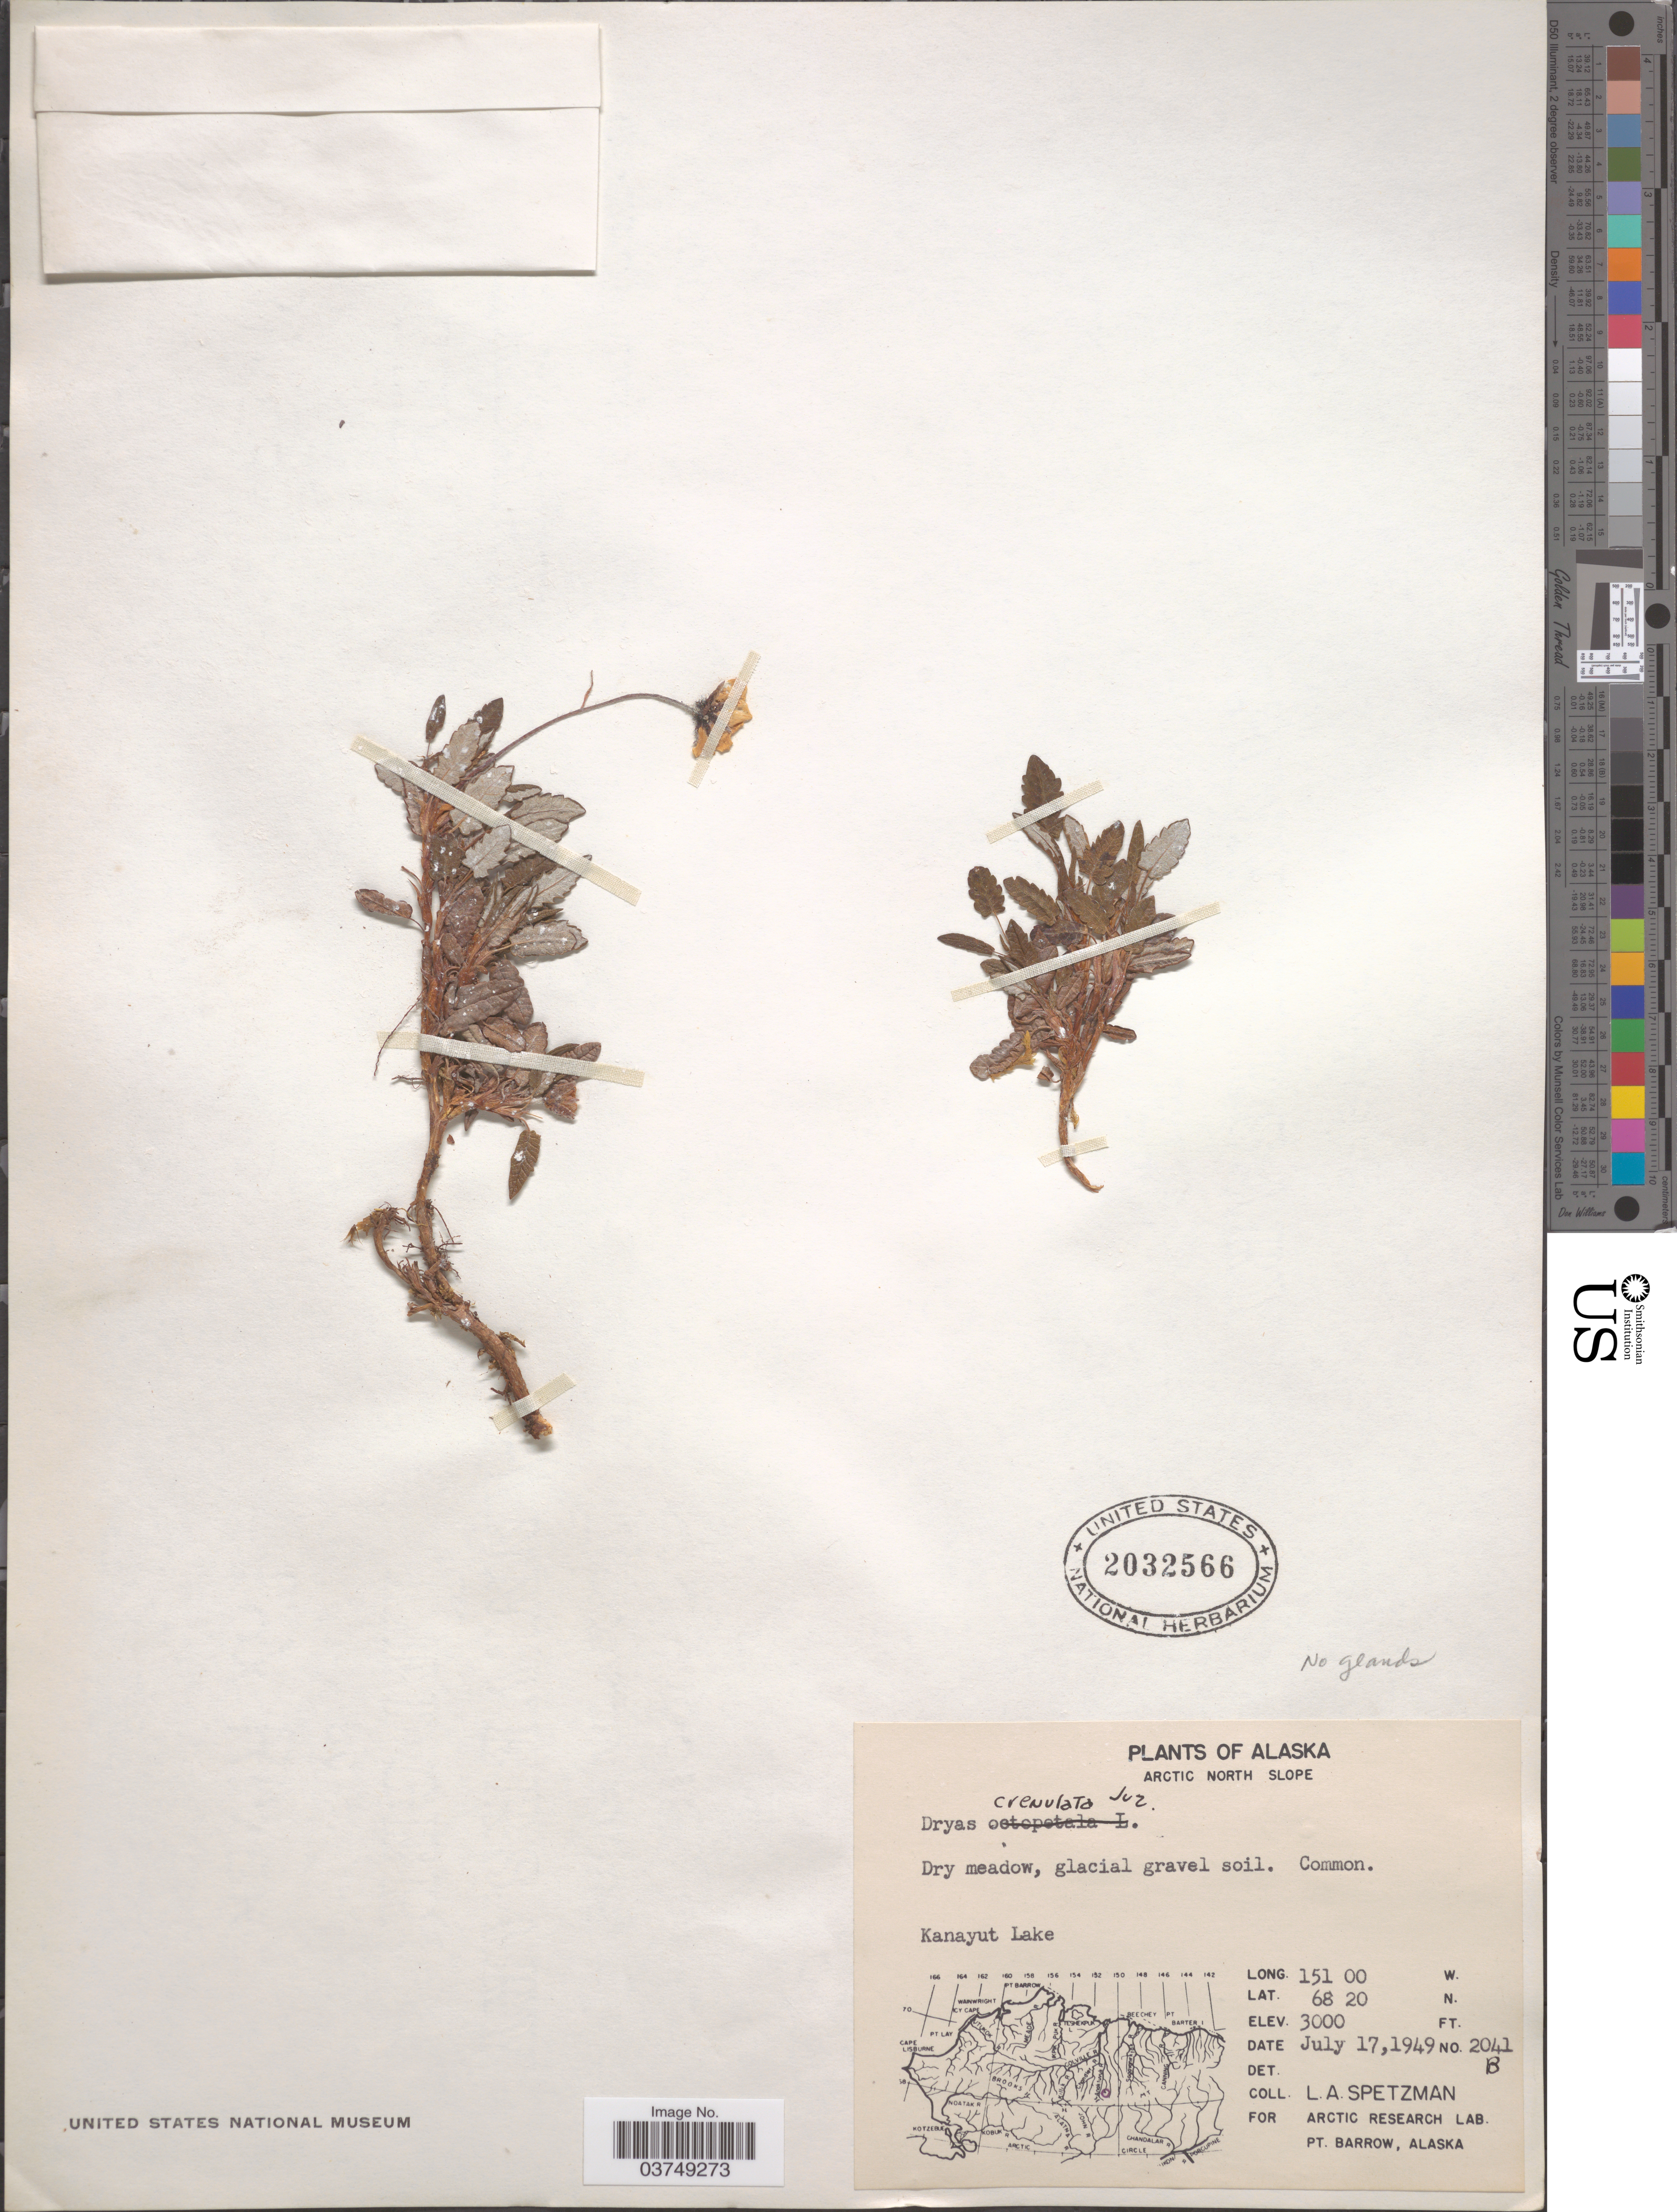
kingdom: Plantae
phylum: Tracheophyta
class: Magnoliopsida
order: Rosales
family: Rosaceae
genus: Dryas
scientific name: Dryas crenulata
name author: Juz.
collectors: L. Spetzman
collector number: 2041B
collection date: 1949-07-17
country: United States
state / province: Alaska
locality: Arctic North Slope. Kanayut Lake.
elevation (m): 914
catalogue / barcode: US 2032566